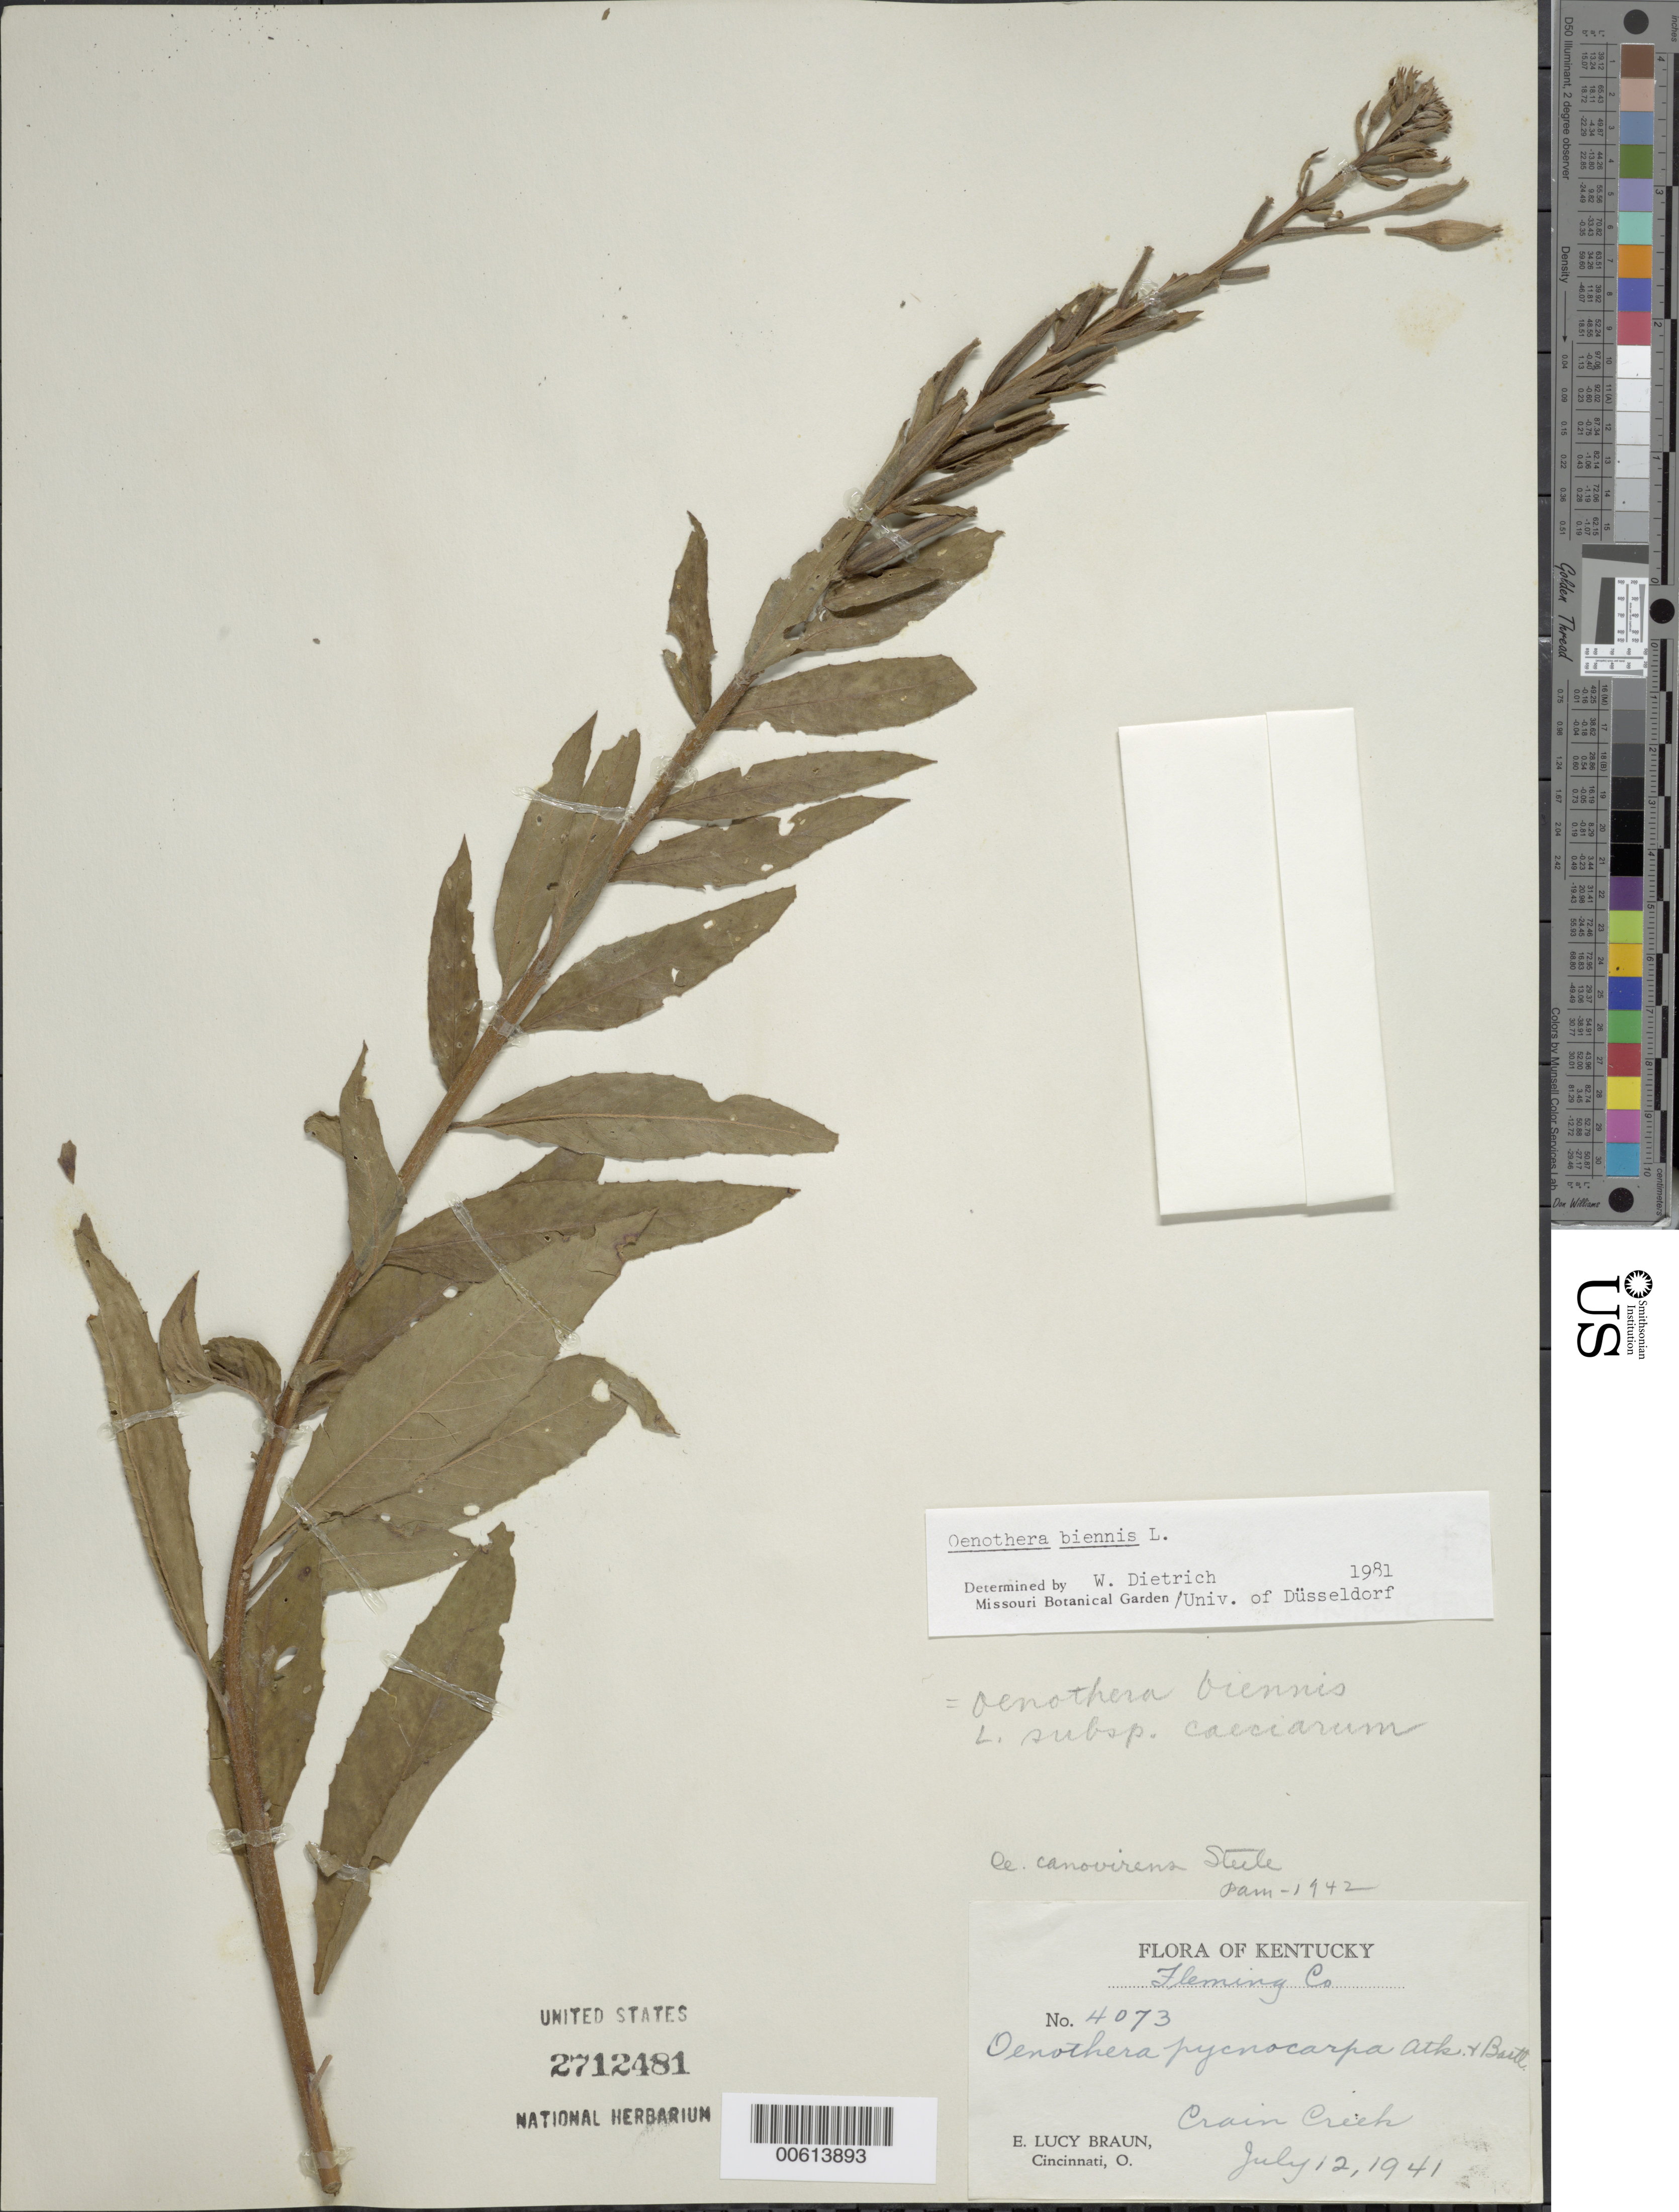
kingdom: Plantae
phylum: Tracheophyta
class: Magnoliopsida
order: Myrtales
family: Onagraceae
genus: Oenothera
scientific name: Oenothera biennis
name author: L.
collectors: E. L. Braun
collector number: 4073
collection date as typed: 12 Jul 1941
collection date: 1941-07-12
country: United States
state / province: Kentucky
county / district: Fleming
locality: Crain Creek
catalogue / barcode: US 2712481